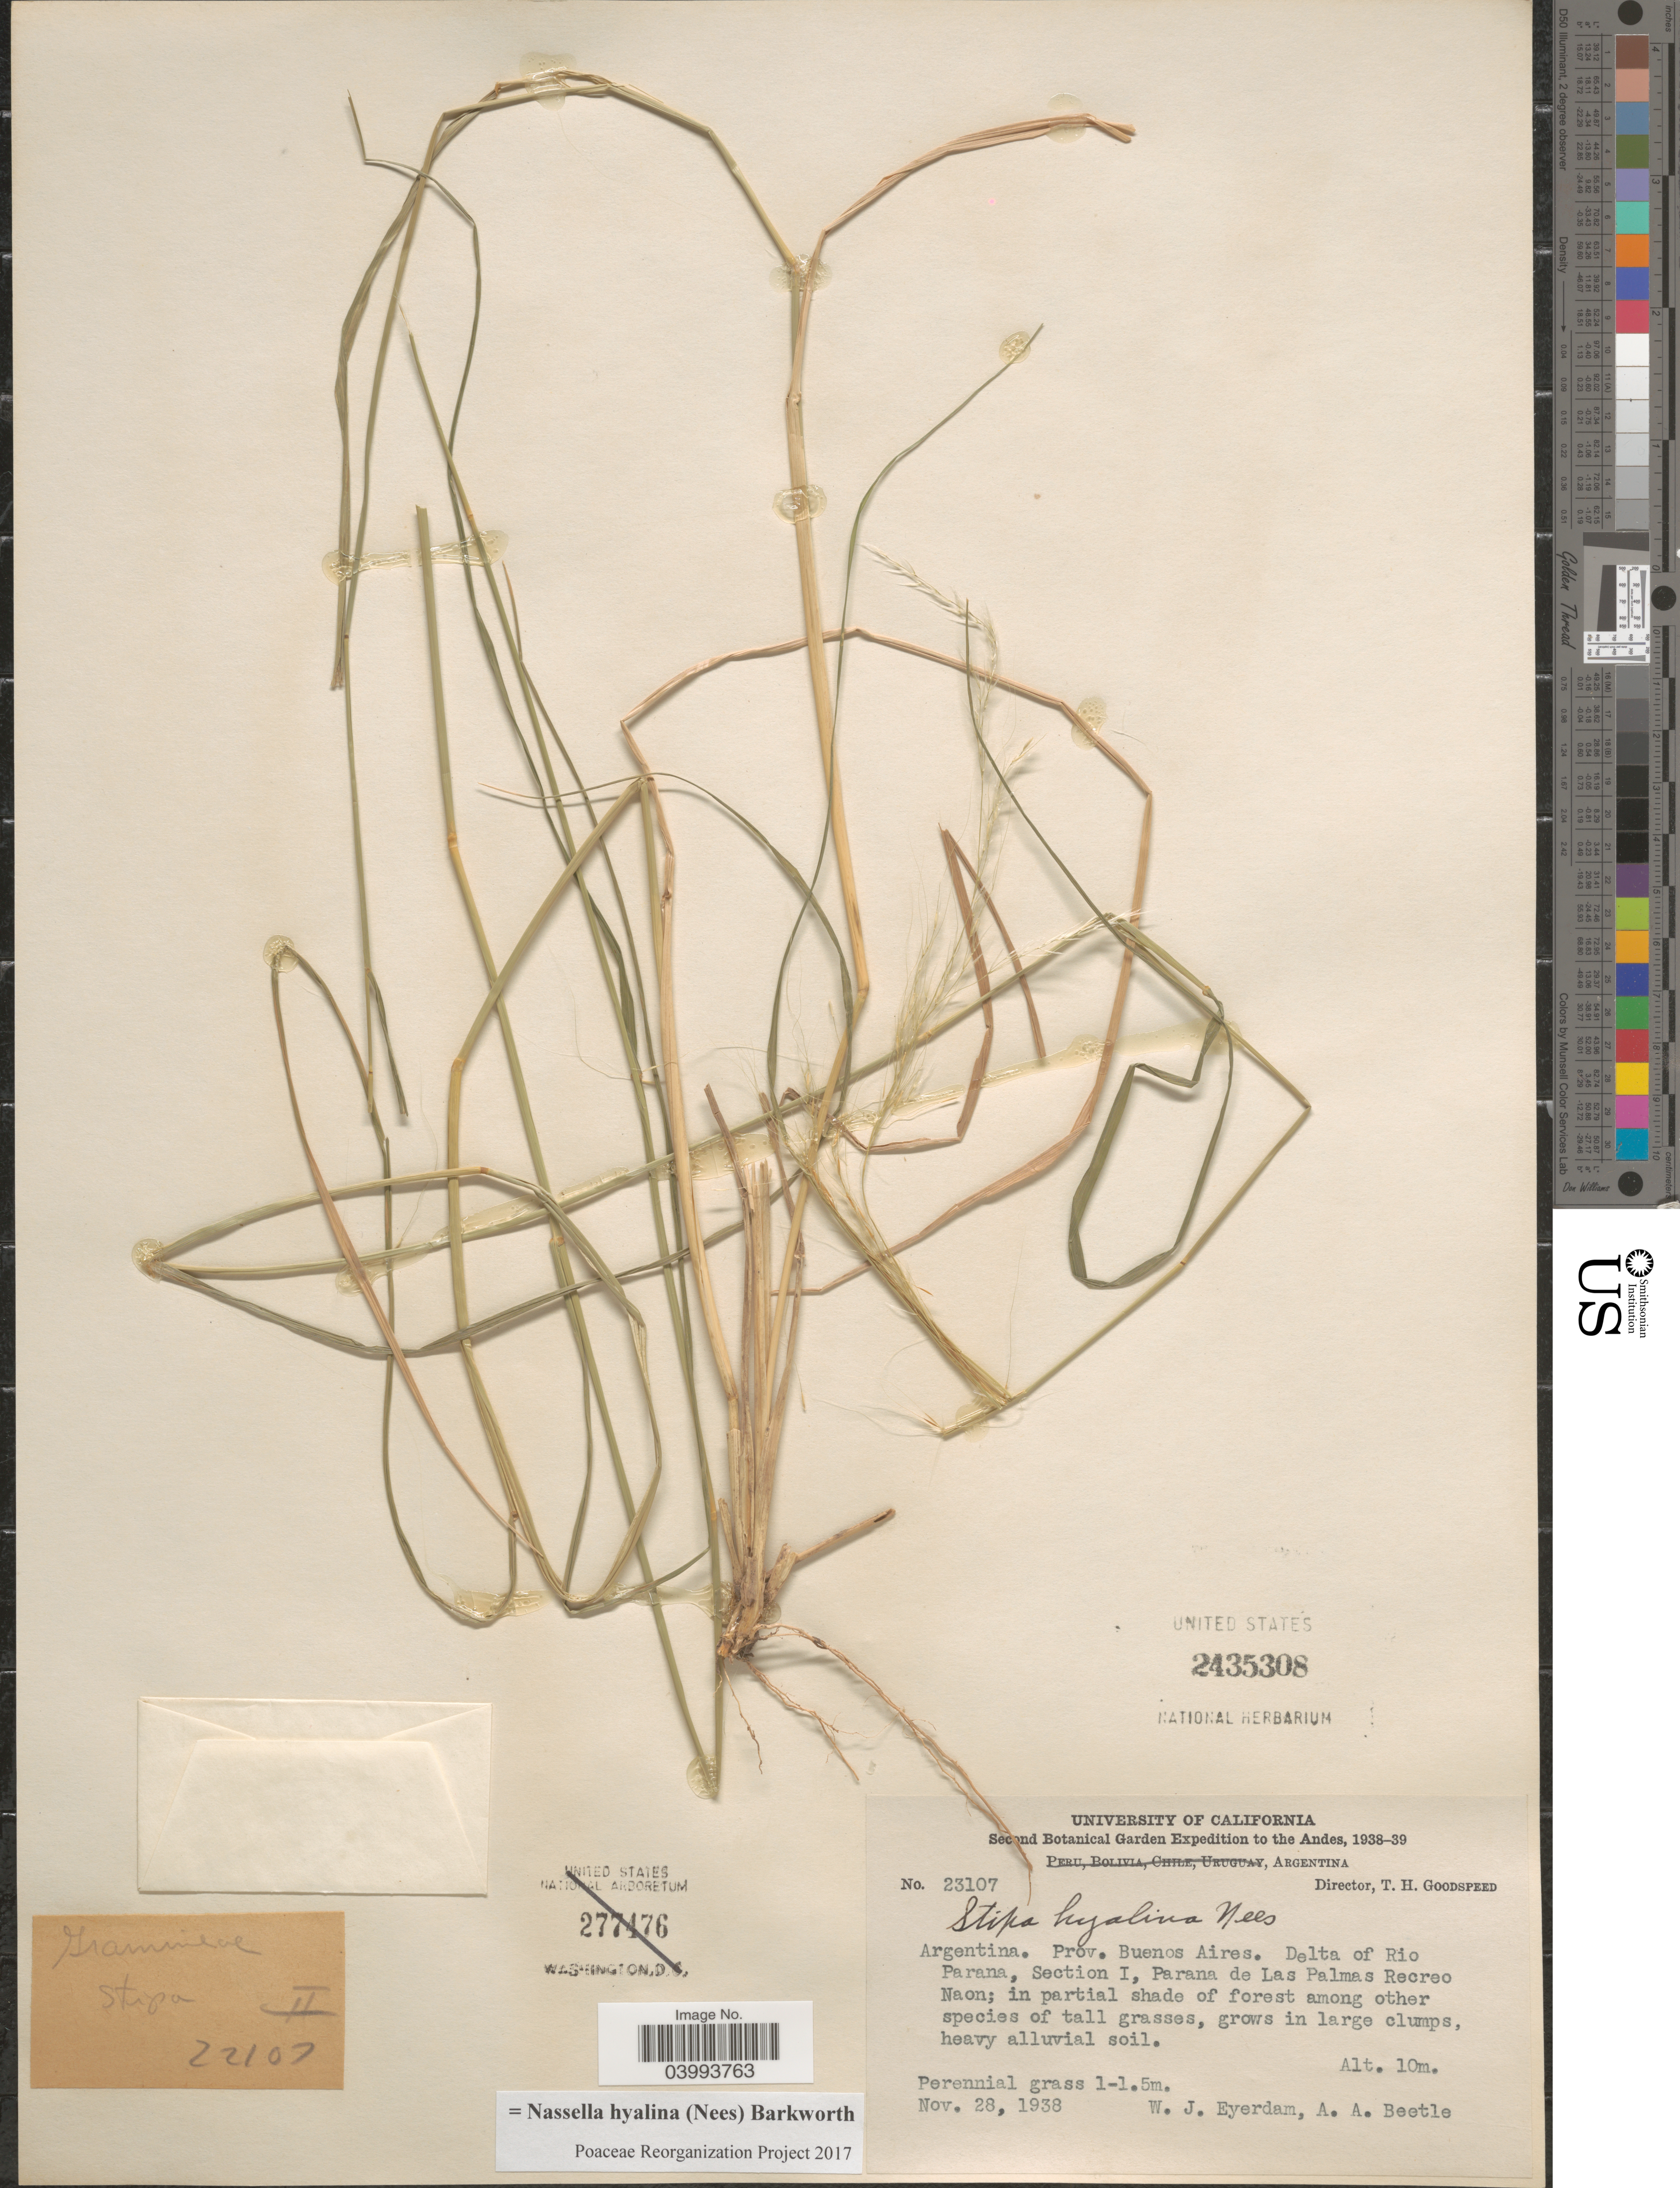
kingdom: Plantae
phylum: Tracheophyta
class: Liliopsida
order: Poales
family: Poaceae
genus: Nassella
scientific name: Nassella hyalina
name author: (Nees) Barkworth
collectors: W. J. Eyerdam & A. A. Beetle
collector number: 23107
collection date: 1938-11-28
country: Argentina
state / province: Buenos Aires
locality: The Andes. Delta of Rio Parana, Section I, Parana de Las Palmas Recreo Naon.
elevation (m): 10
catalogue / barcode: US 2435308